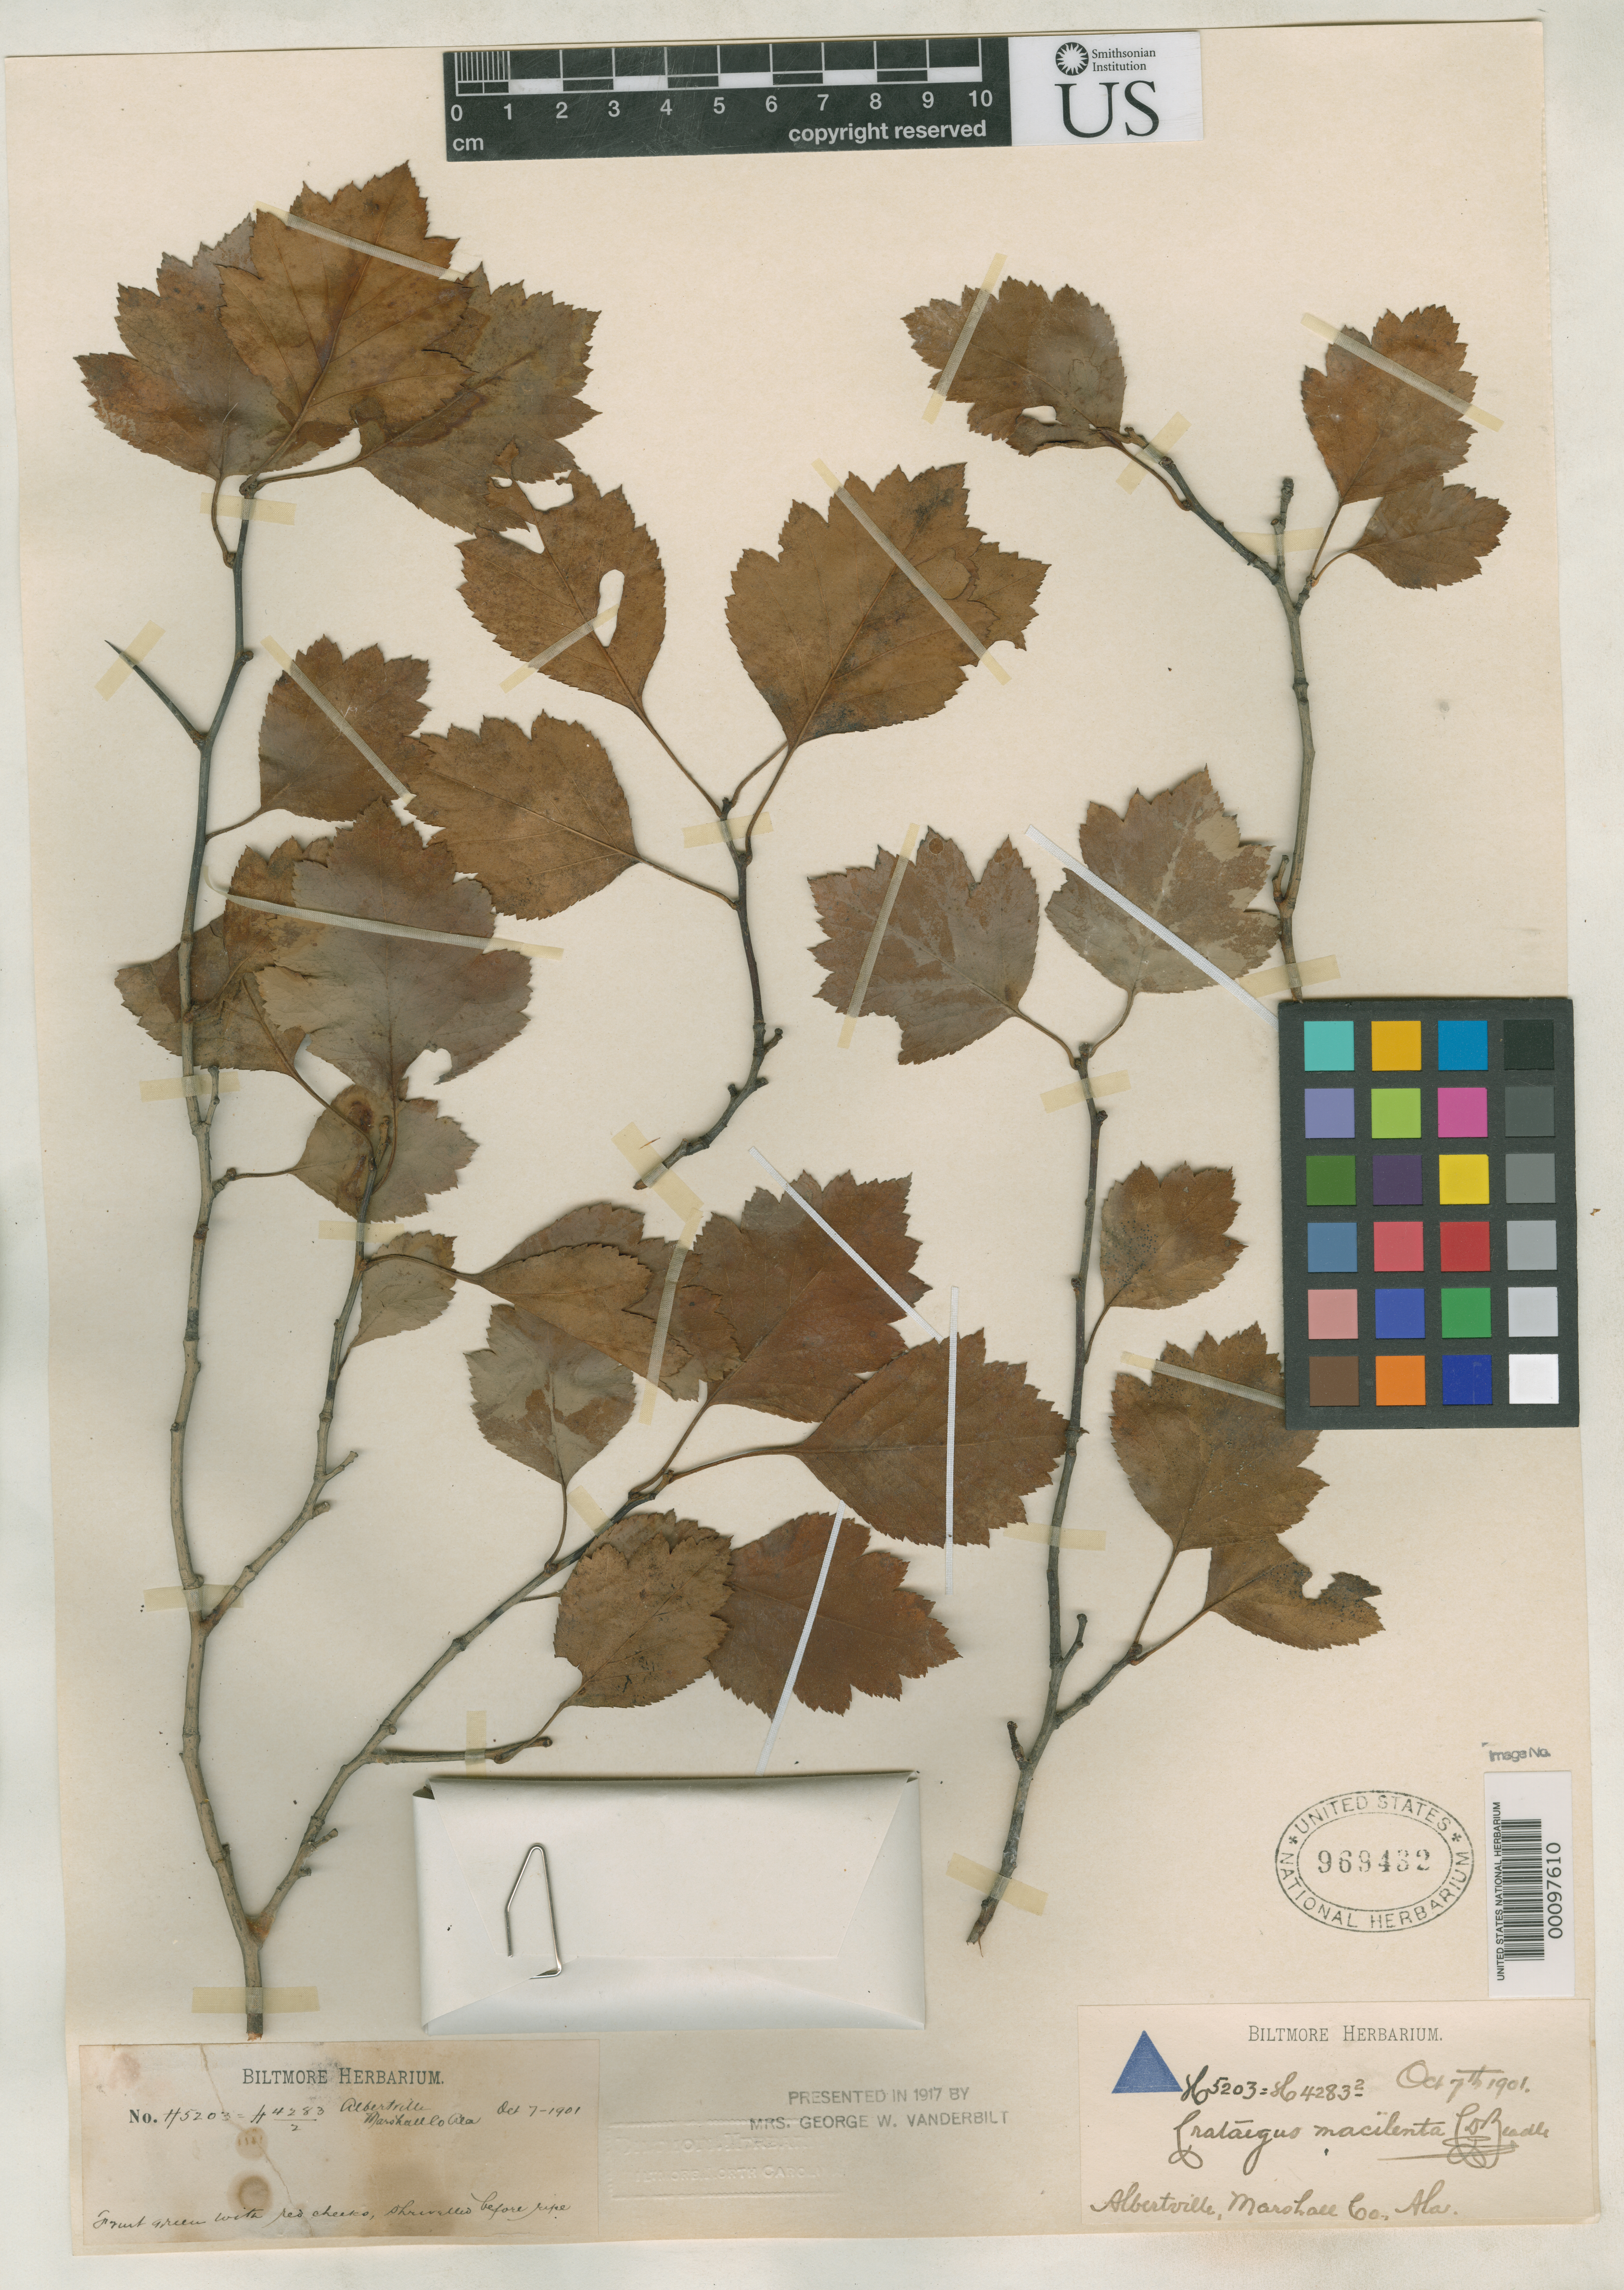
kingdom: Plantae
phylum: Tracheophyta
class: Magnoliopsida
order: Rosales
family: Rosaceae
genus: Crataegus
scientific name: Crataegus macilenta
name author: Beadle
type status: Syntype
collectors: ex herb. Biltmore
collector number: H 5203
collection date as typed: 07 Oct 1901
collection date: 1901-10-07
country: United States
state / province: Alabama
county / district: Marshall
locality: Near Albertville.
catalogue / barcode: US 969432